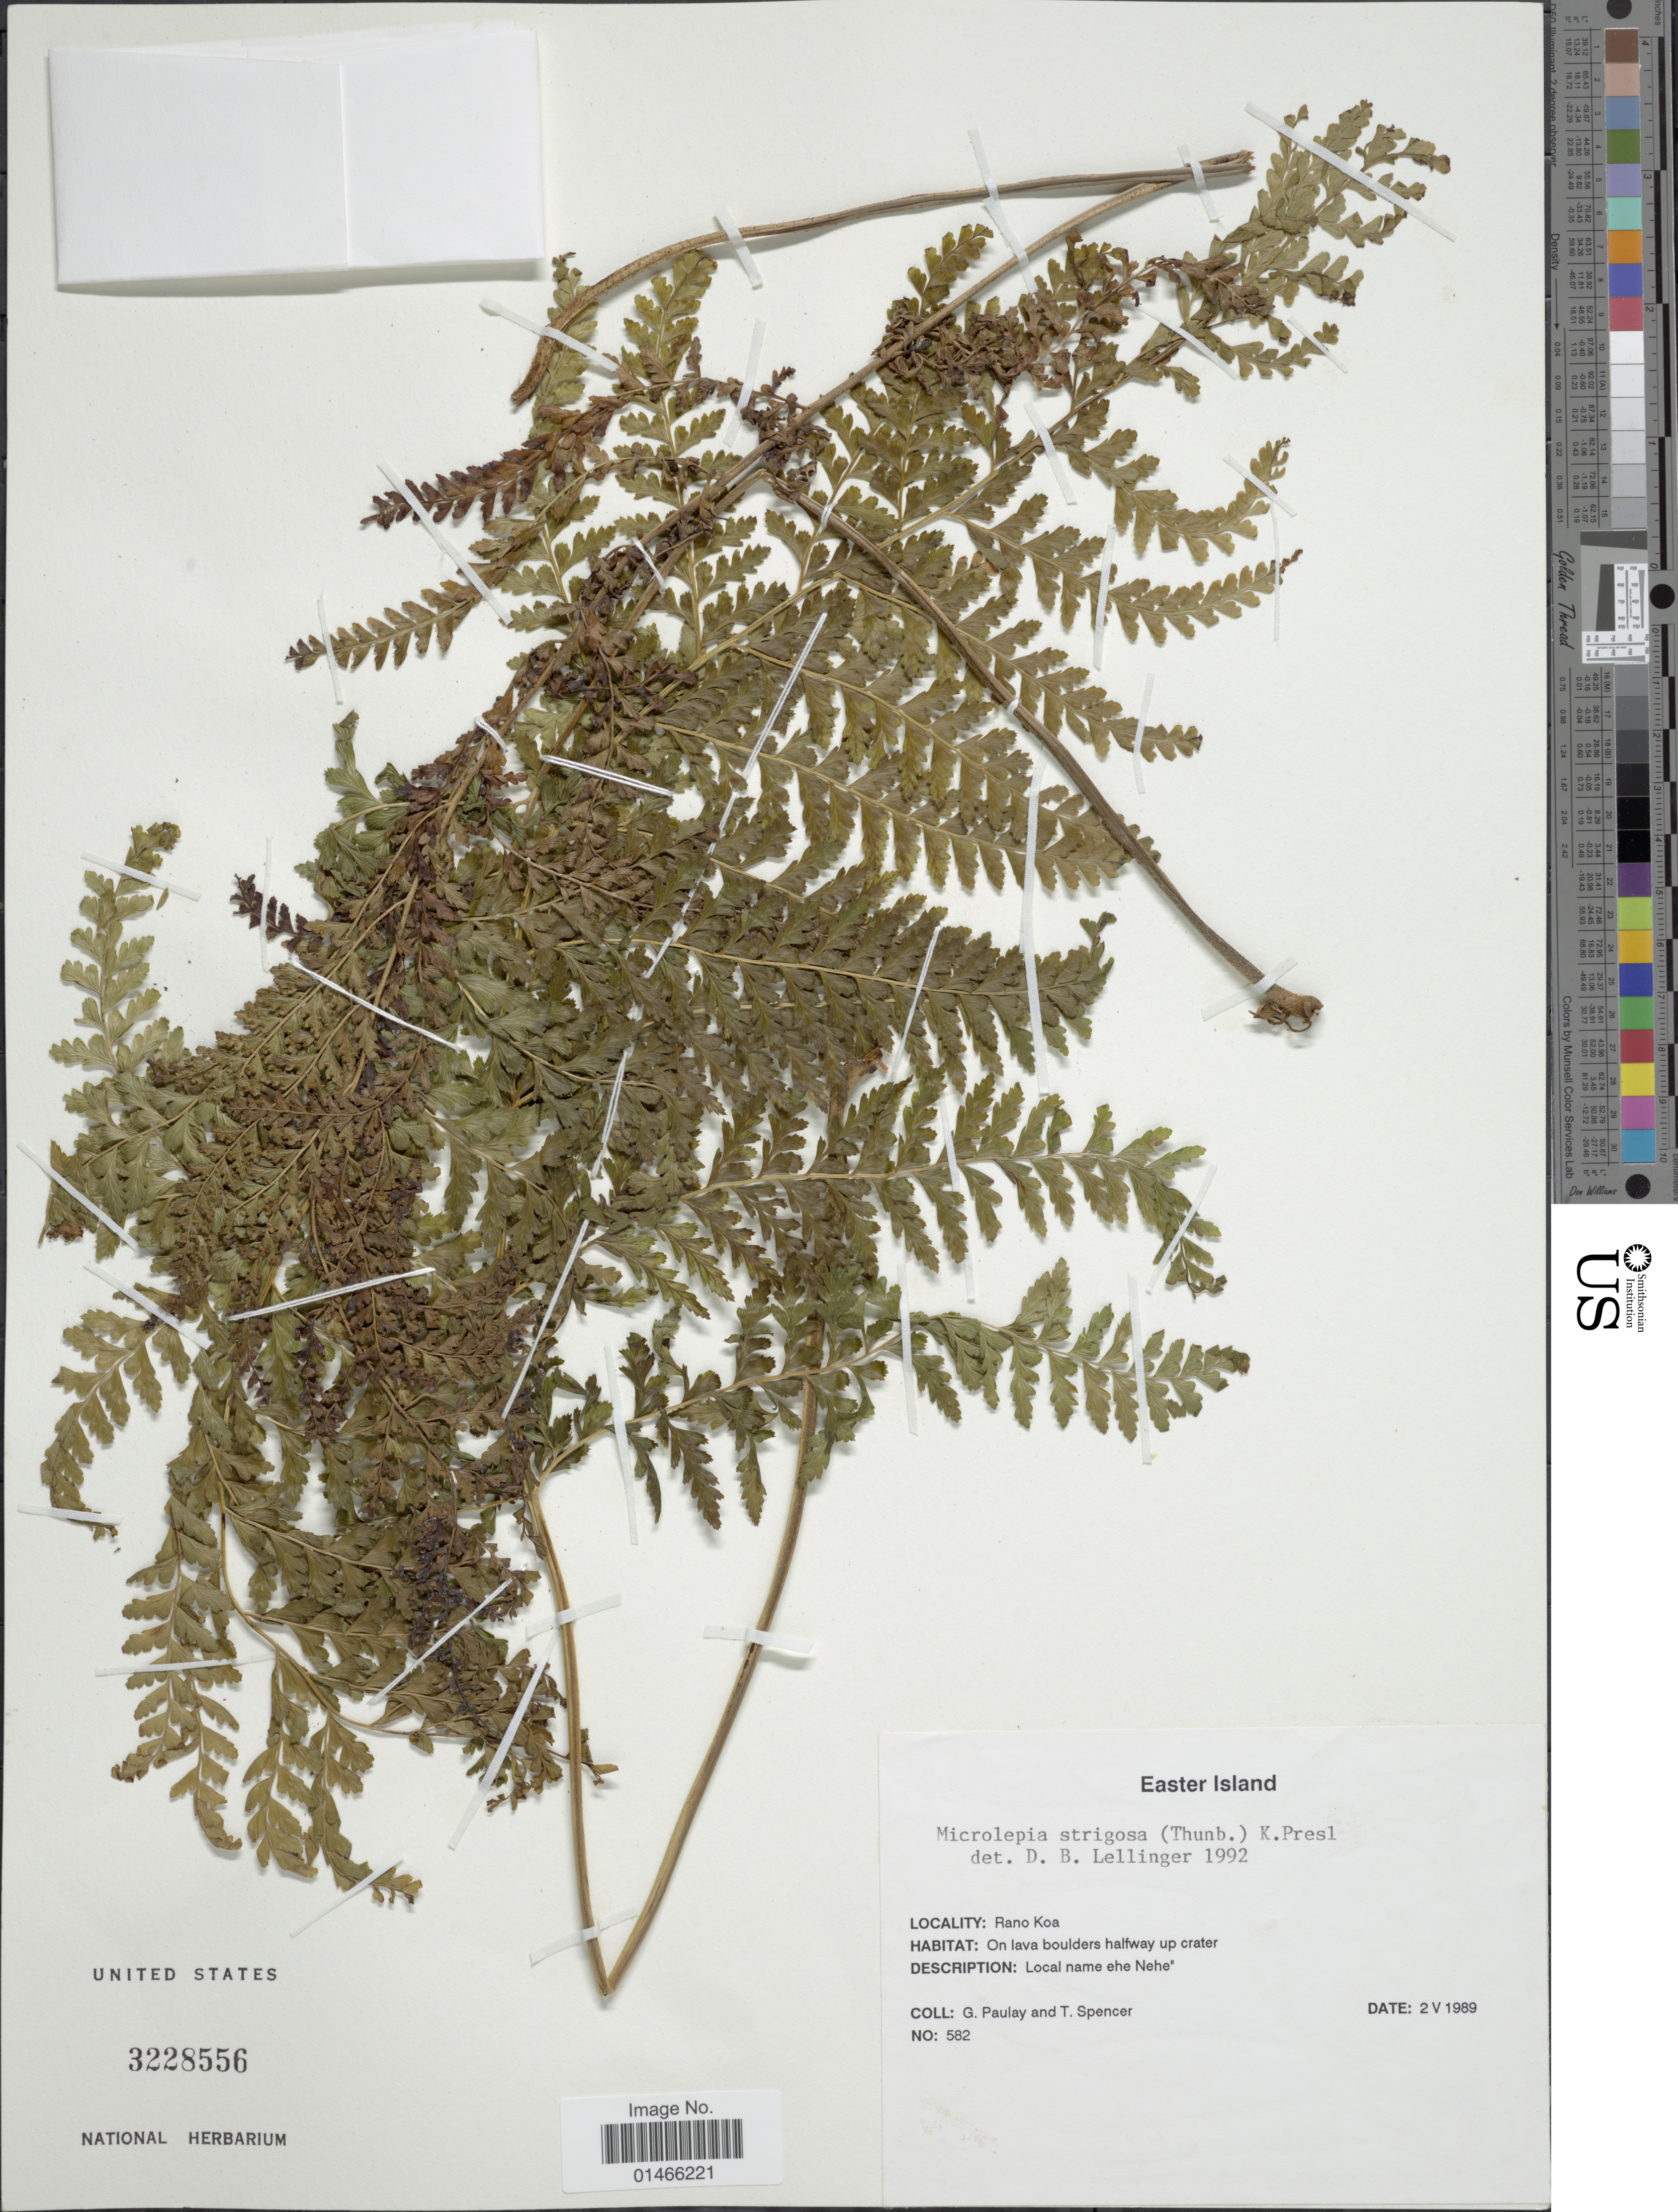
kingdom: Plantae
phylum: Tracheophyta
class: Polypodiopsida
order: Polypodiales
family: Dennstaedtiaceae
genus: Microlepia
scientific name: Microlepia strigosa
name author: (Thunb.) J. Presl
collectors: G. Paulay & T. Spencer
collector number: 582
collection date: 1989-05-02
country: Chile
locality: Easter Island. Rano Koa. On lava boulders halfway up crater.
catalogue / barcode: US 3228556